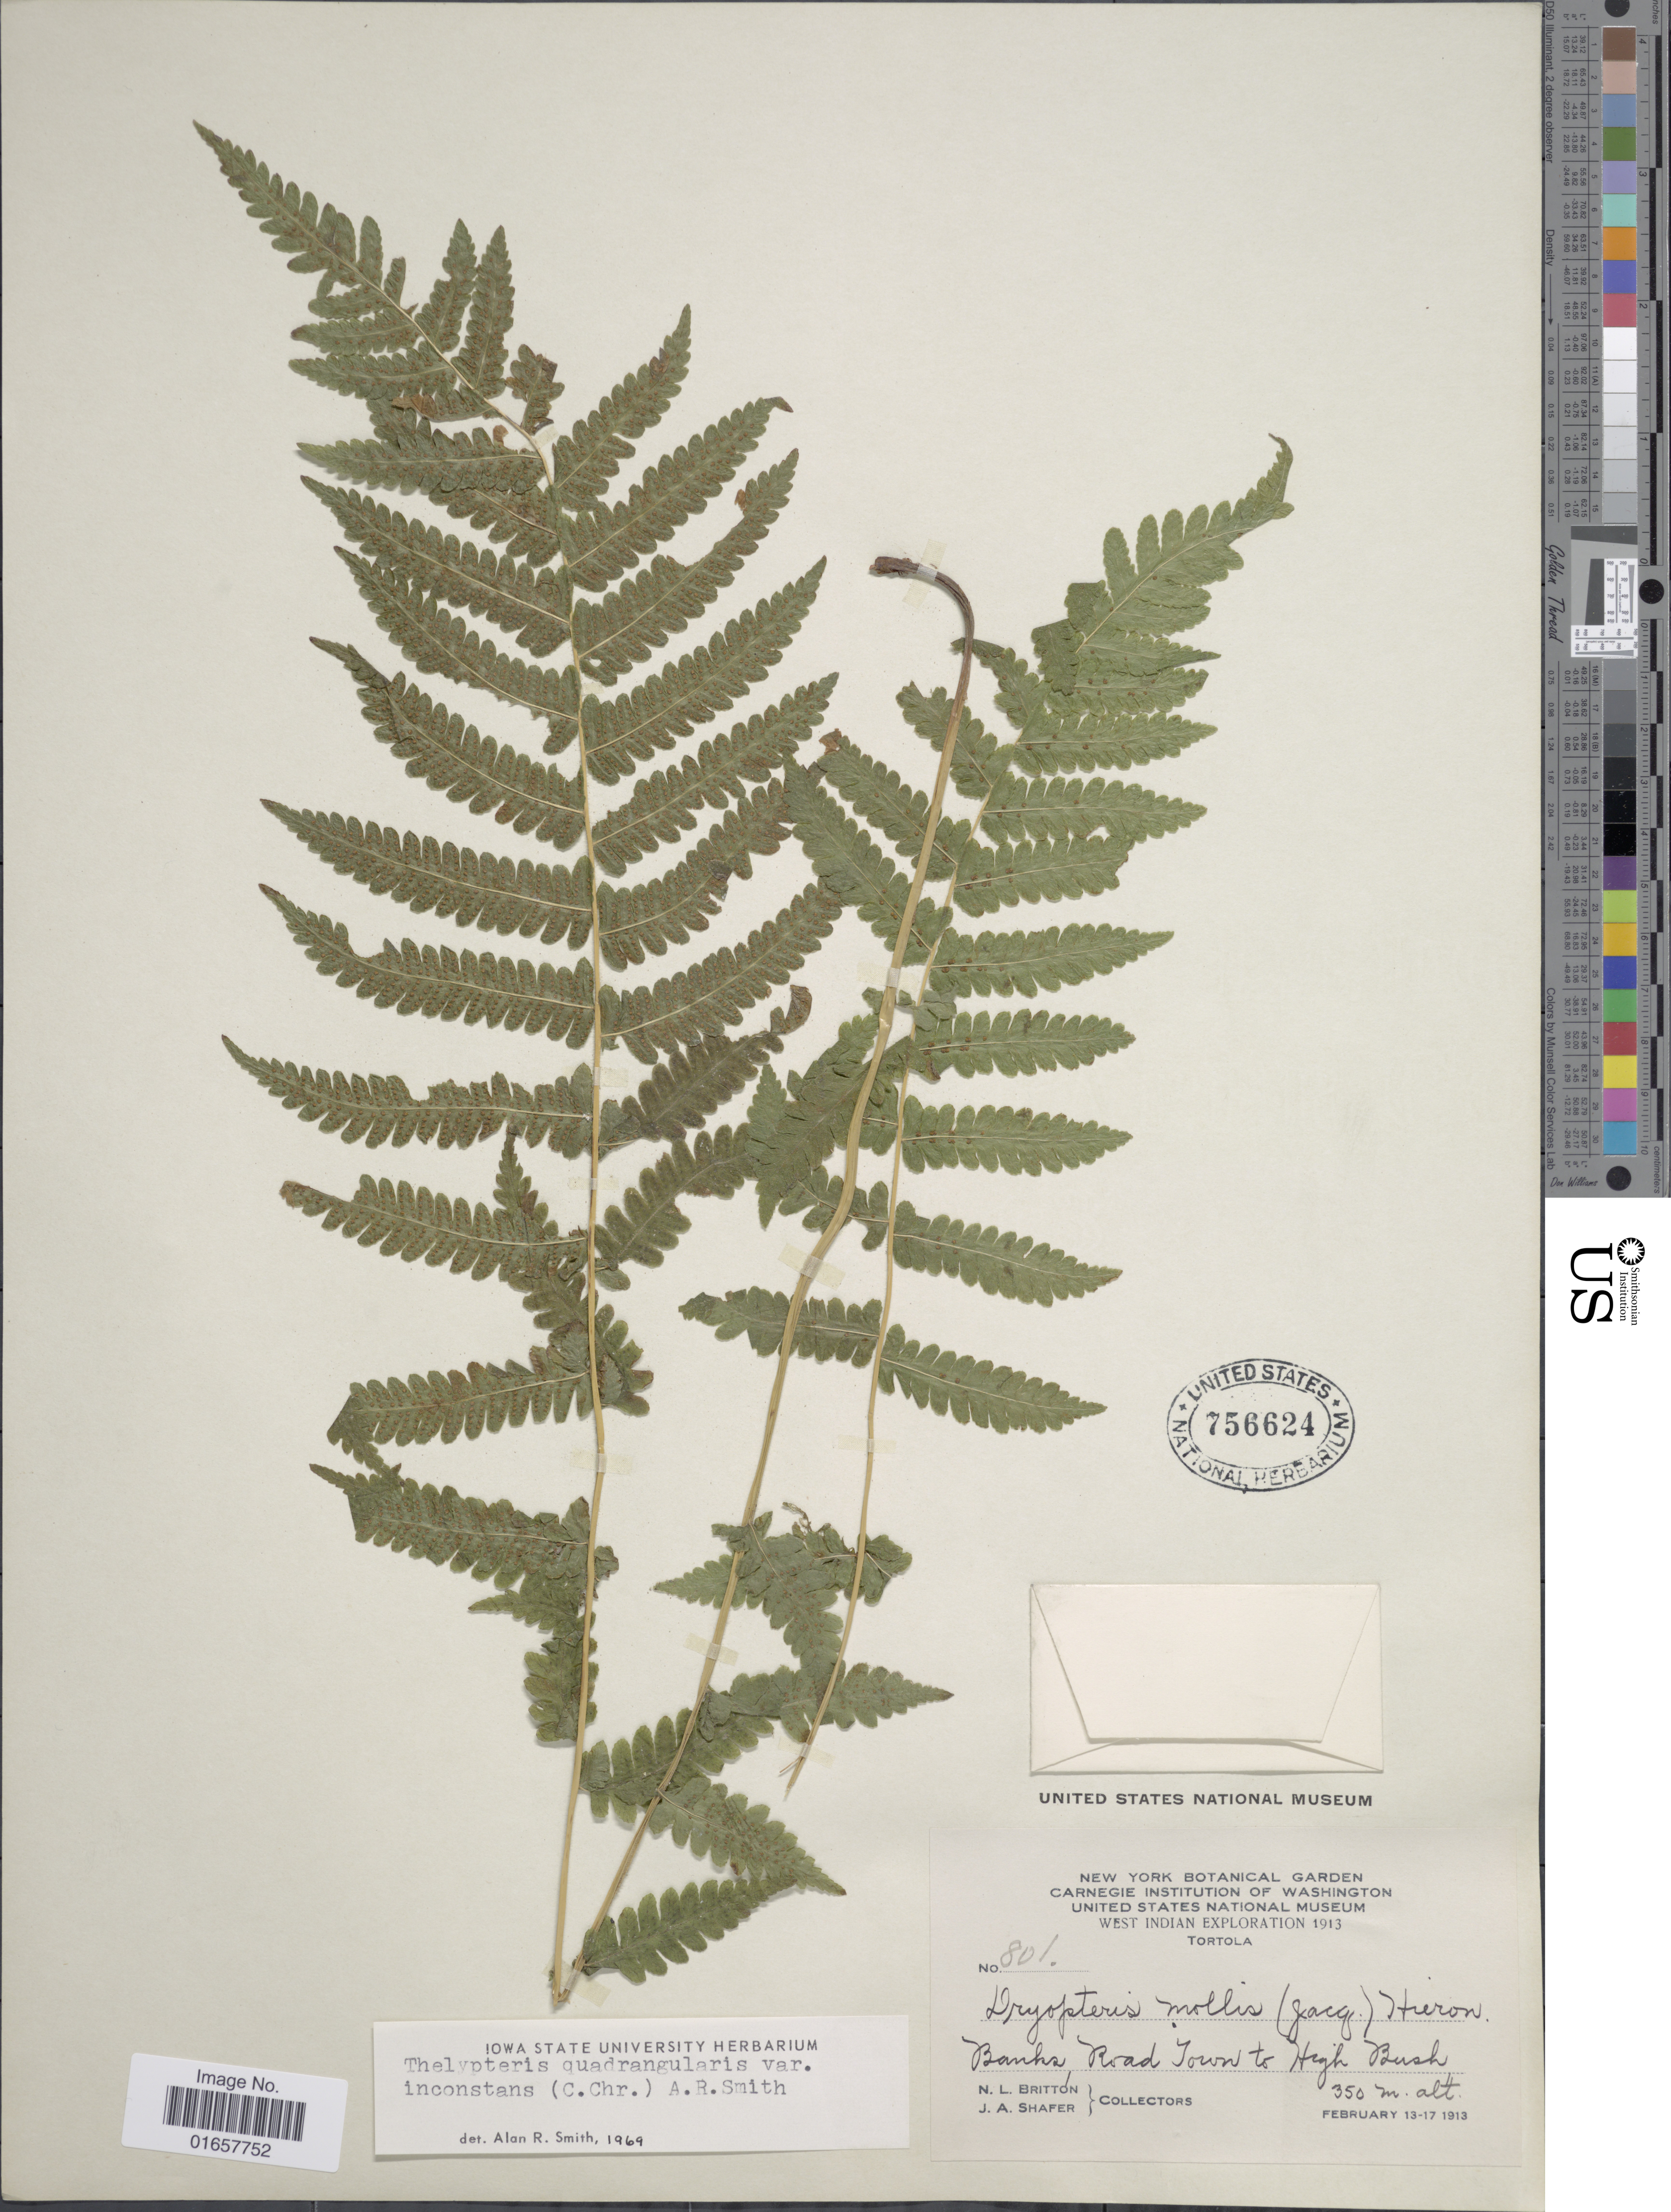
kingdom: Plantae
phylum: Tracheophyta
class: Polypodiopsida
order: Polypodiales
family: Thelypteridaceae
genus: Christella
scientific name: Christella hispidula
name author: (Decne.) Holttum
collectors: N. Britton & J. A. Shafer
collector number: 801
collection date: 1913-02-13/1913-02-17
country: British Virgin Islands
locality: Tortola, West Indian, Banks Road Town to High Bush.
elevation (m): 350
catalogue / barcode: US 756624